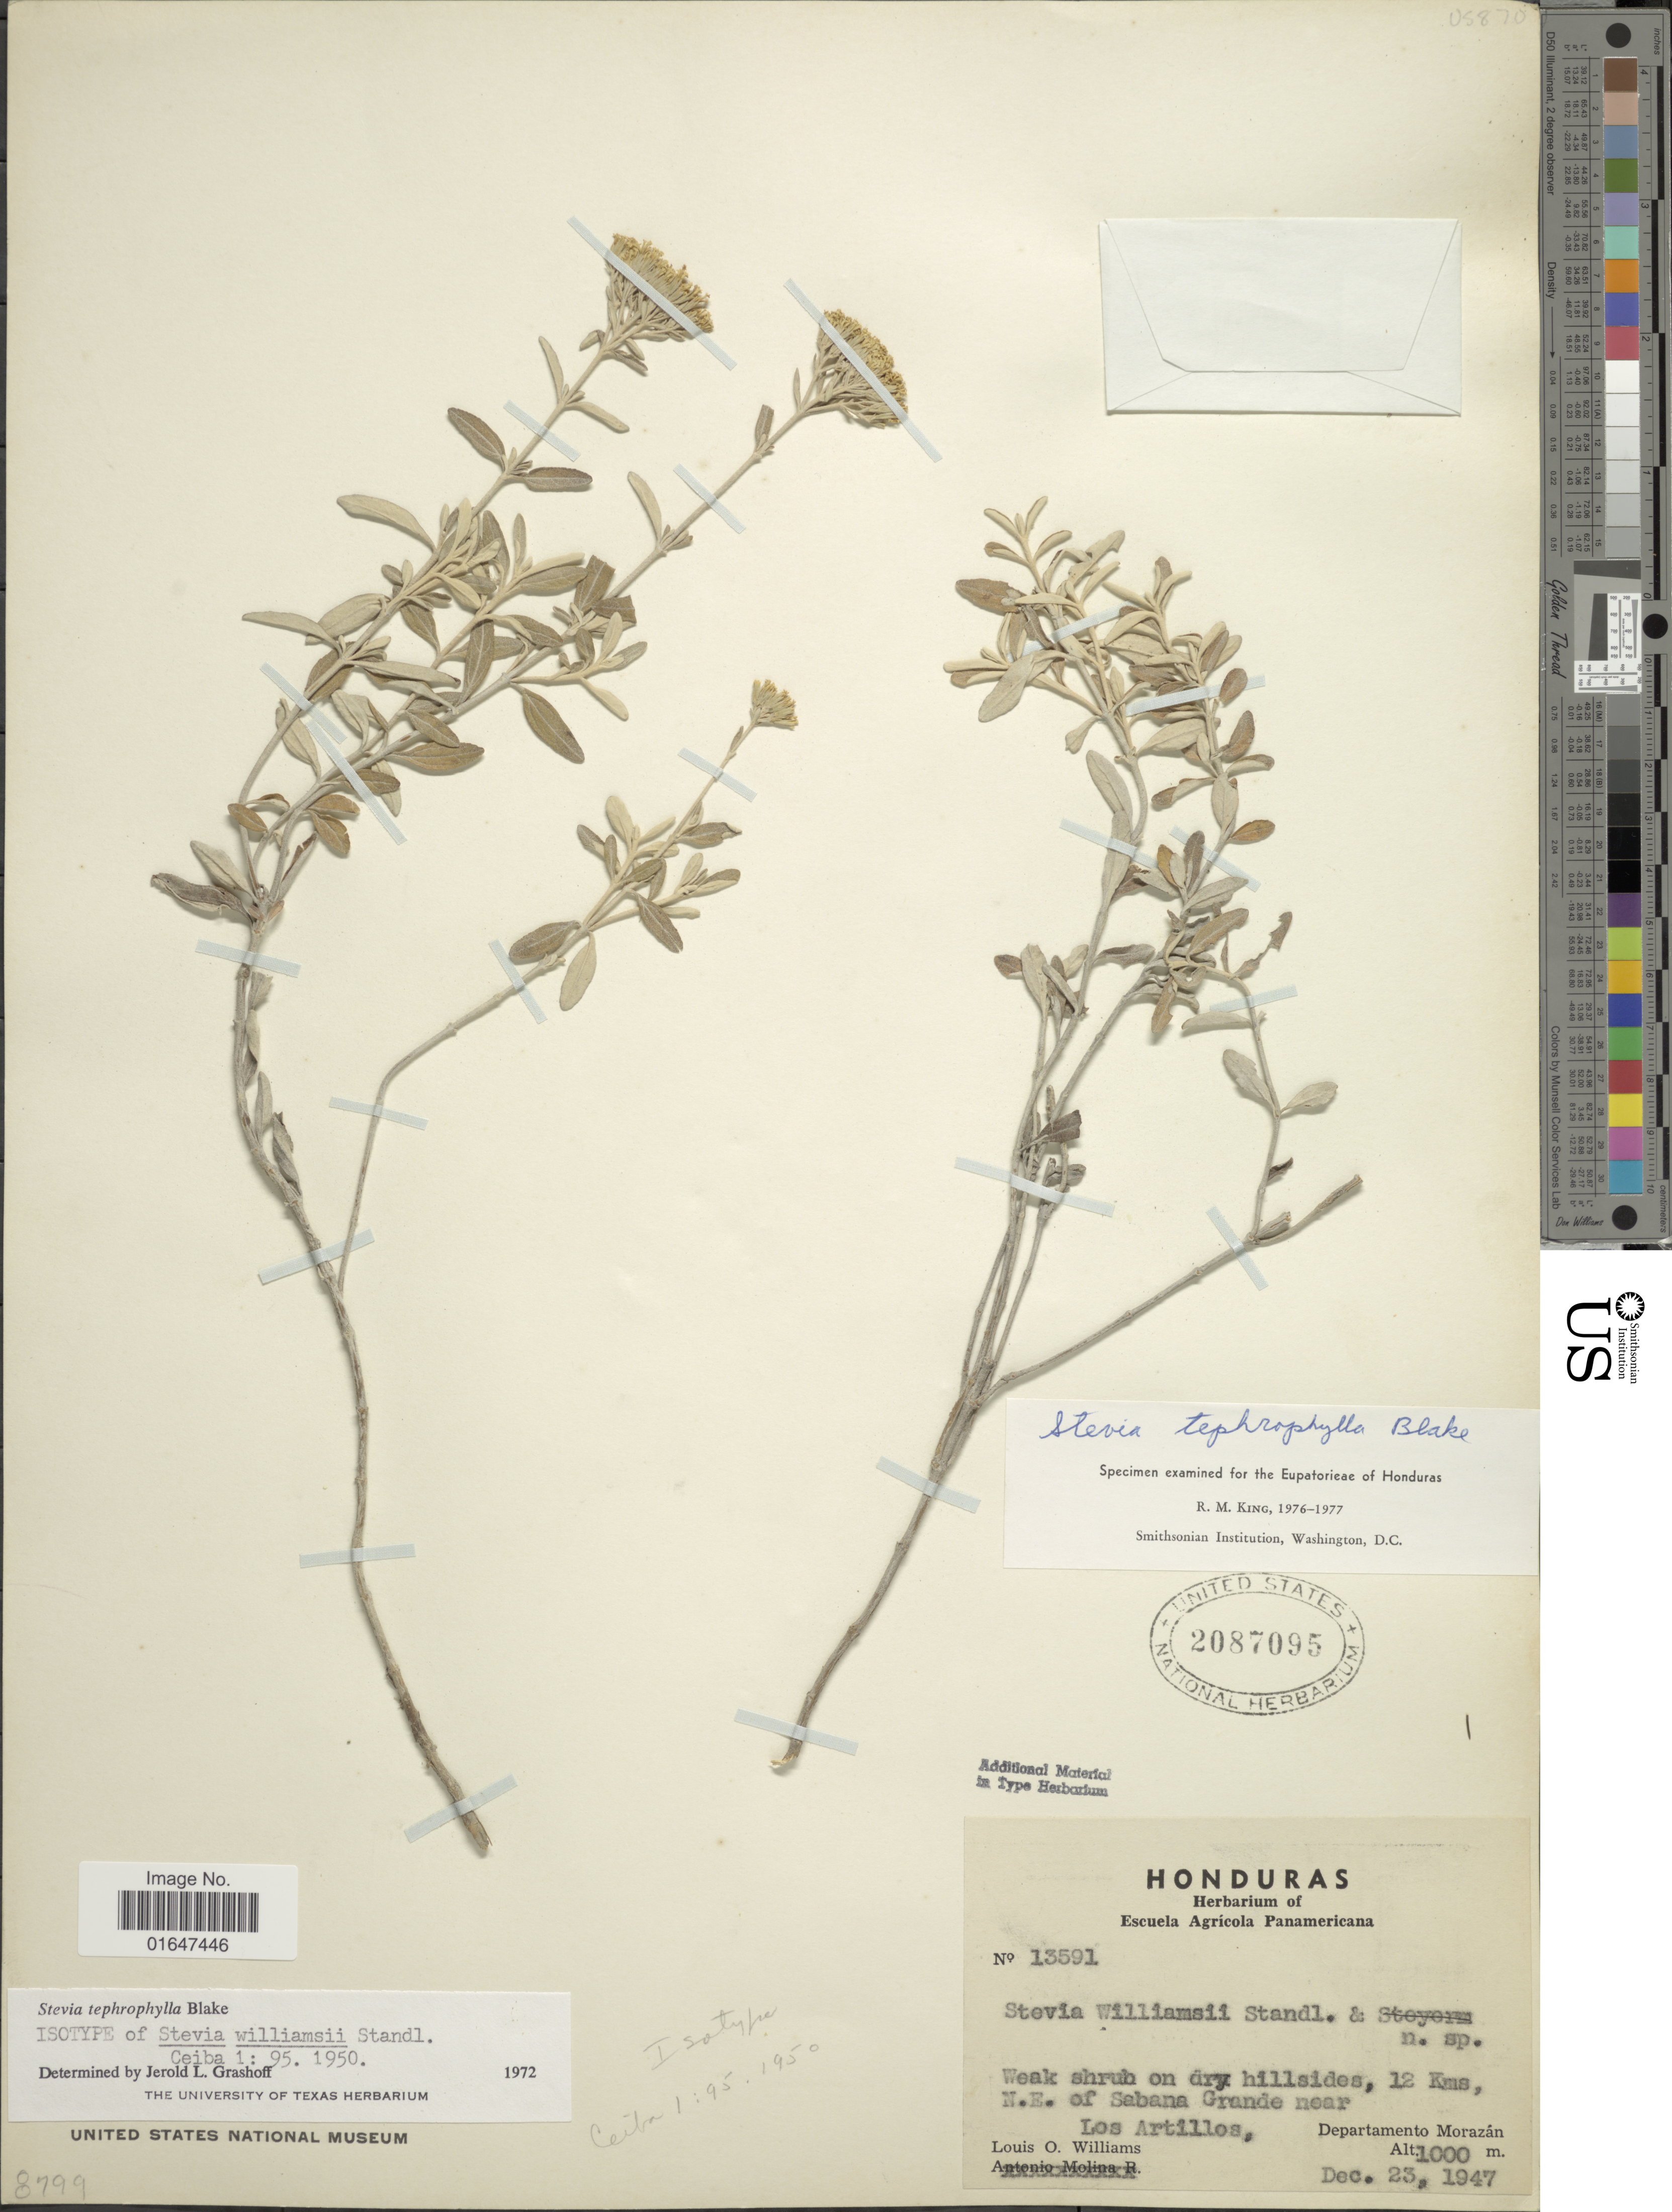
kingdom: Plantae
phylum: Tracheophyta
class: Magnoliopsida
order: Asterales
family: Asteraceae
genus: Stevia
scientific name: Stevia tephrophylla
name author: S.F. Blake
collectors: L. O. Williams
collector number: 13591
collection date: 1947-12-23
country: Honduras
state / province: Fco. Morazán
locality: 12 kms N.E. of Sabana Grande near Los Artillos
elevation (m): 1000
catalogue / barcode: US 2087095